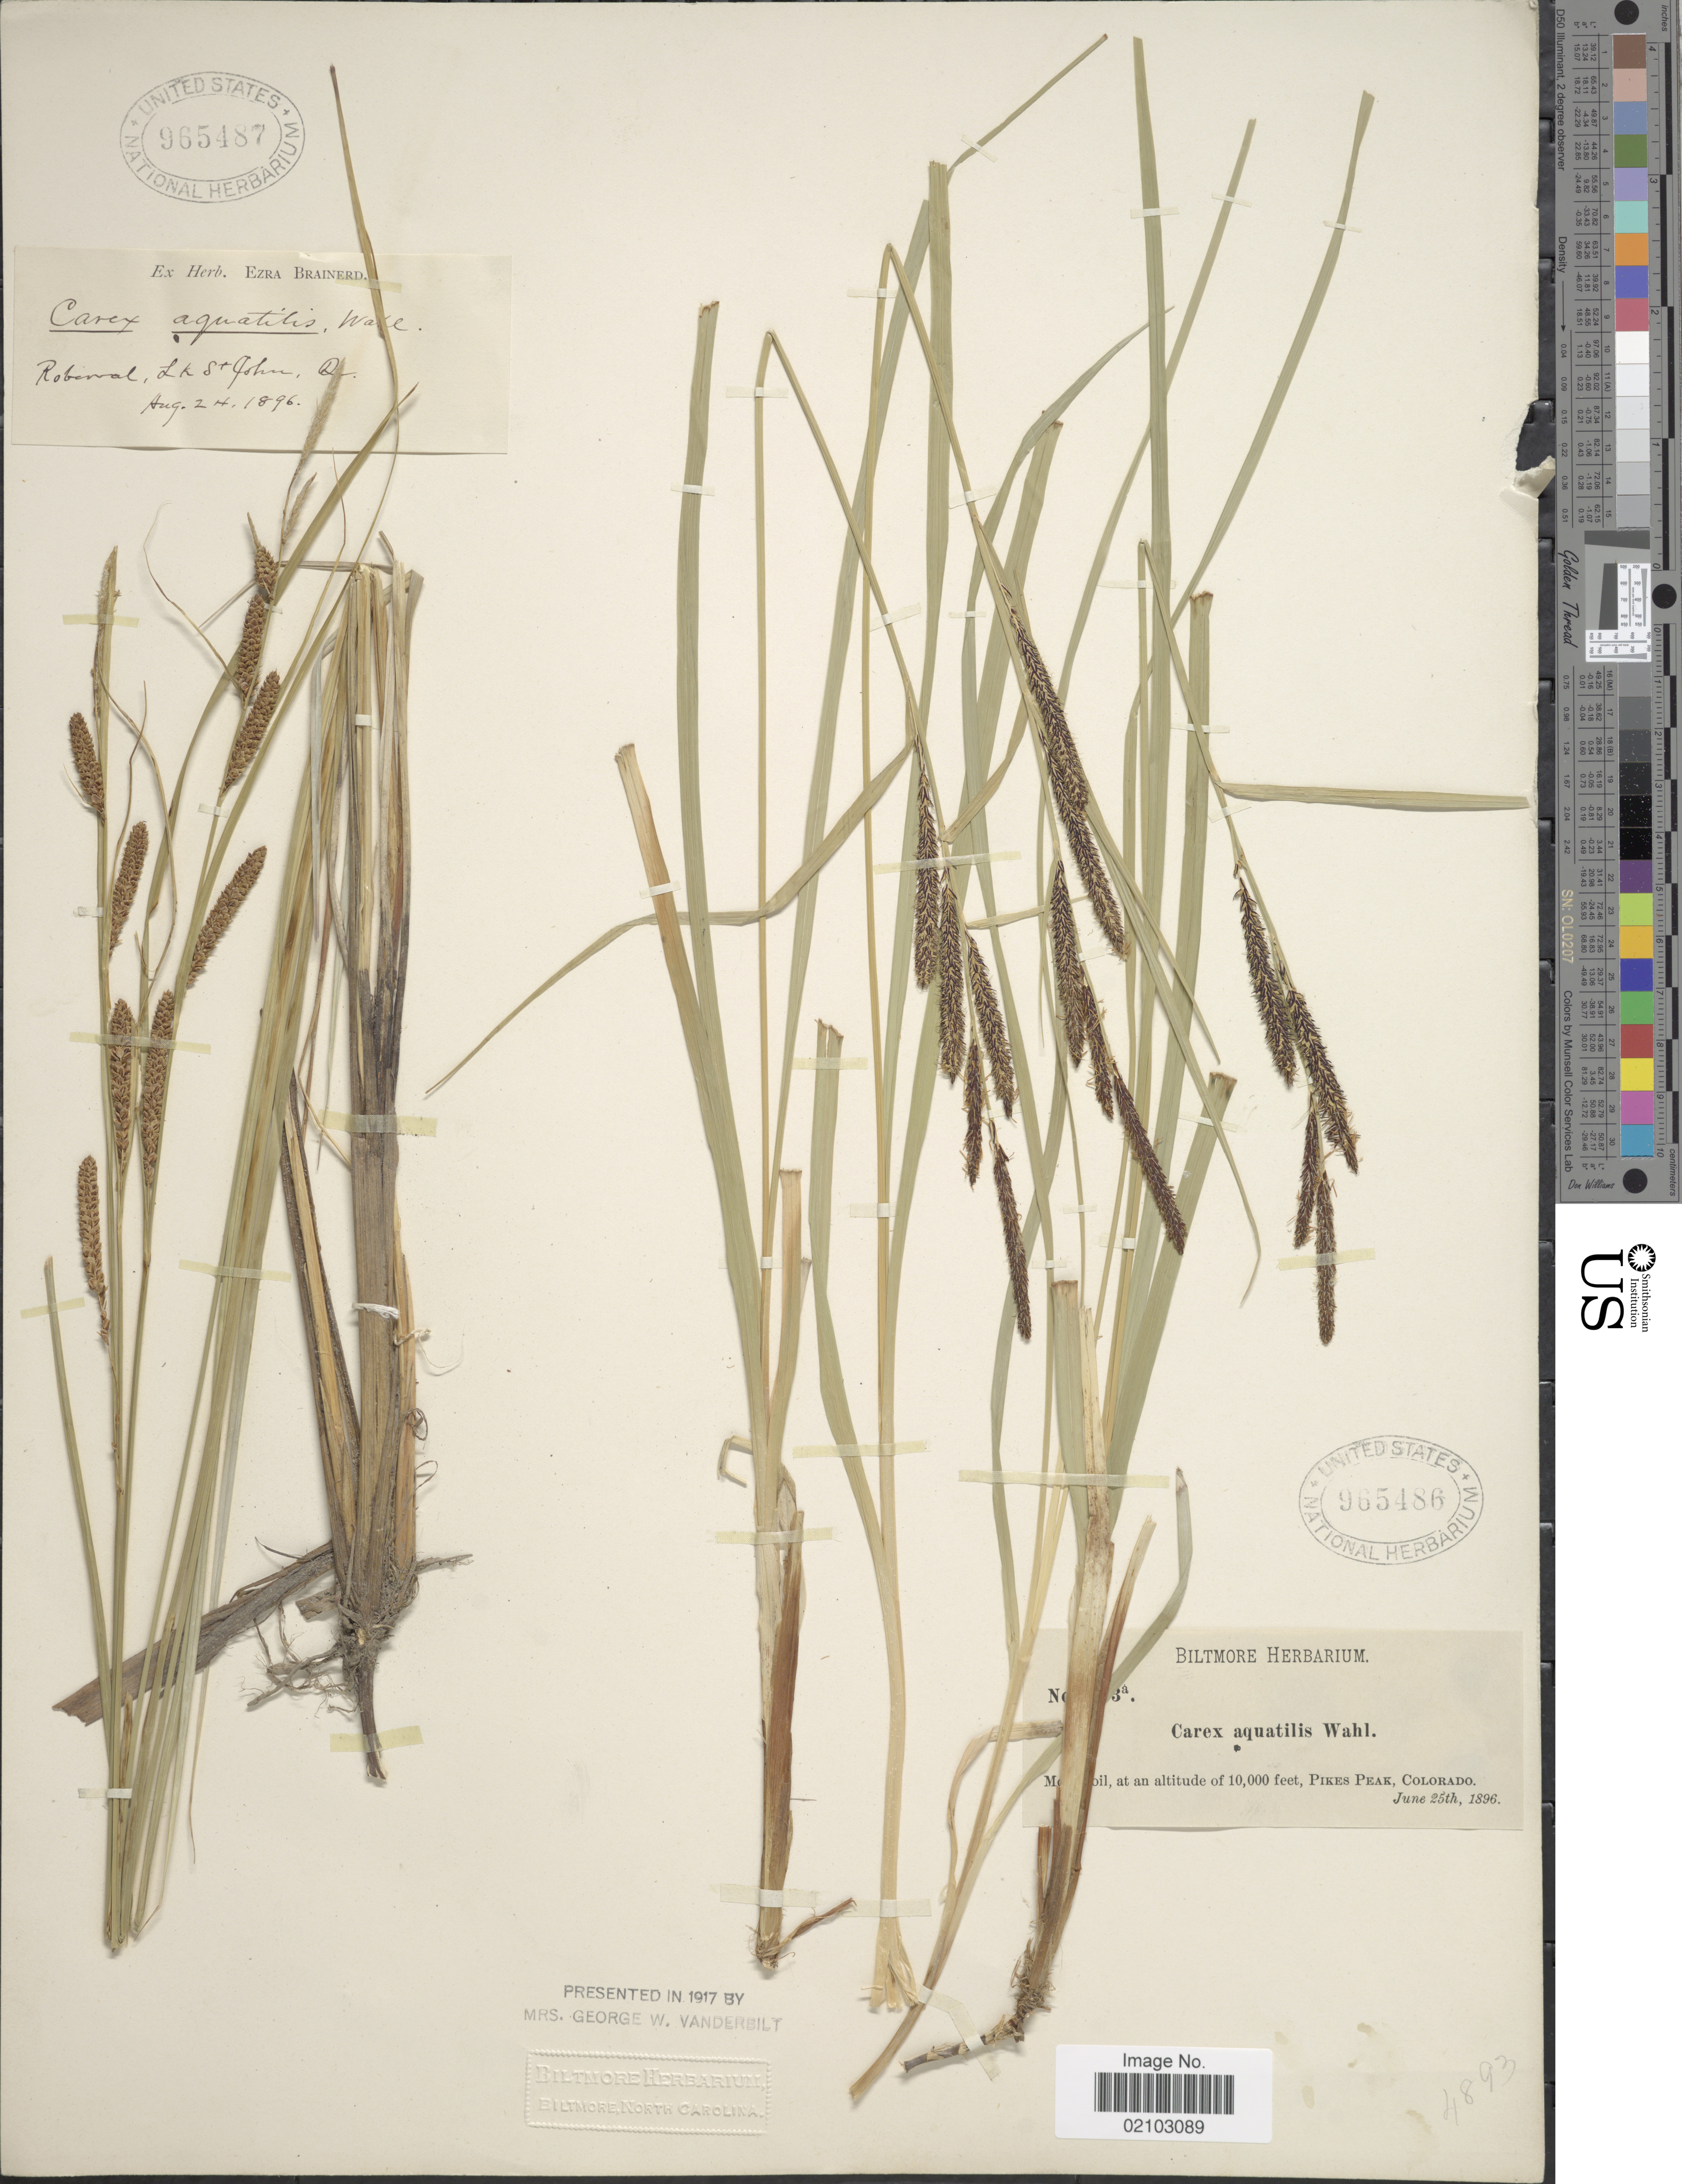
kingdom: Plantae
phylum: Tracheophyta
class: Liliopsida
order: Poales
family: Cyperaceae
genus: Carex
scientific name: Carex aquatilis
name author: Wahlenb.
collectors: ex herb. Ezra Brainerd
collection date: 1896-08-24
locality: Rovernal, Lk St. John, D. [interpreted]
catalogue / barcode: US 965487-2